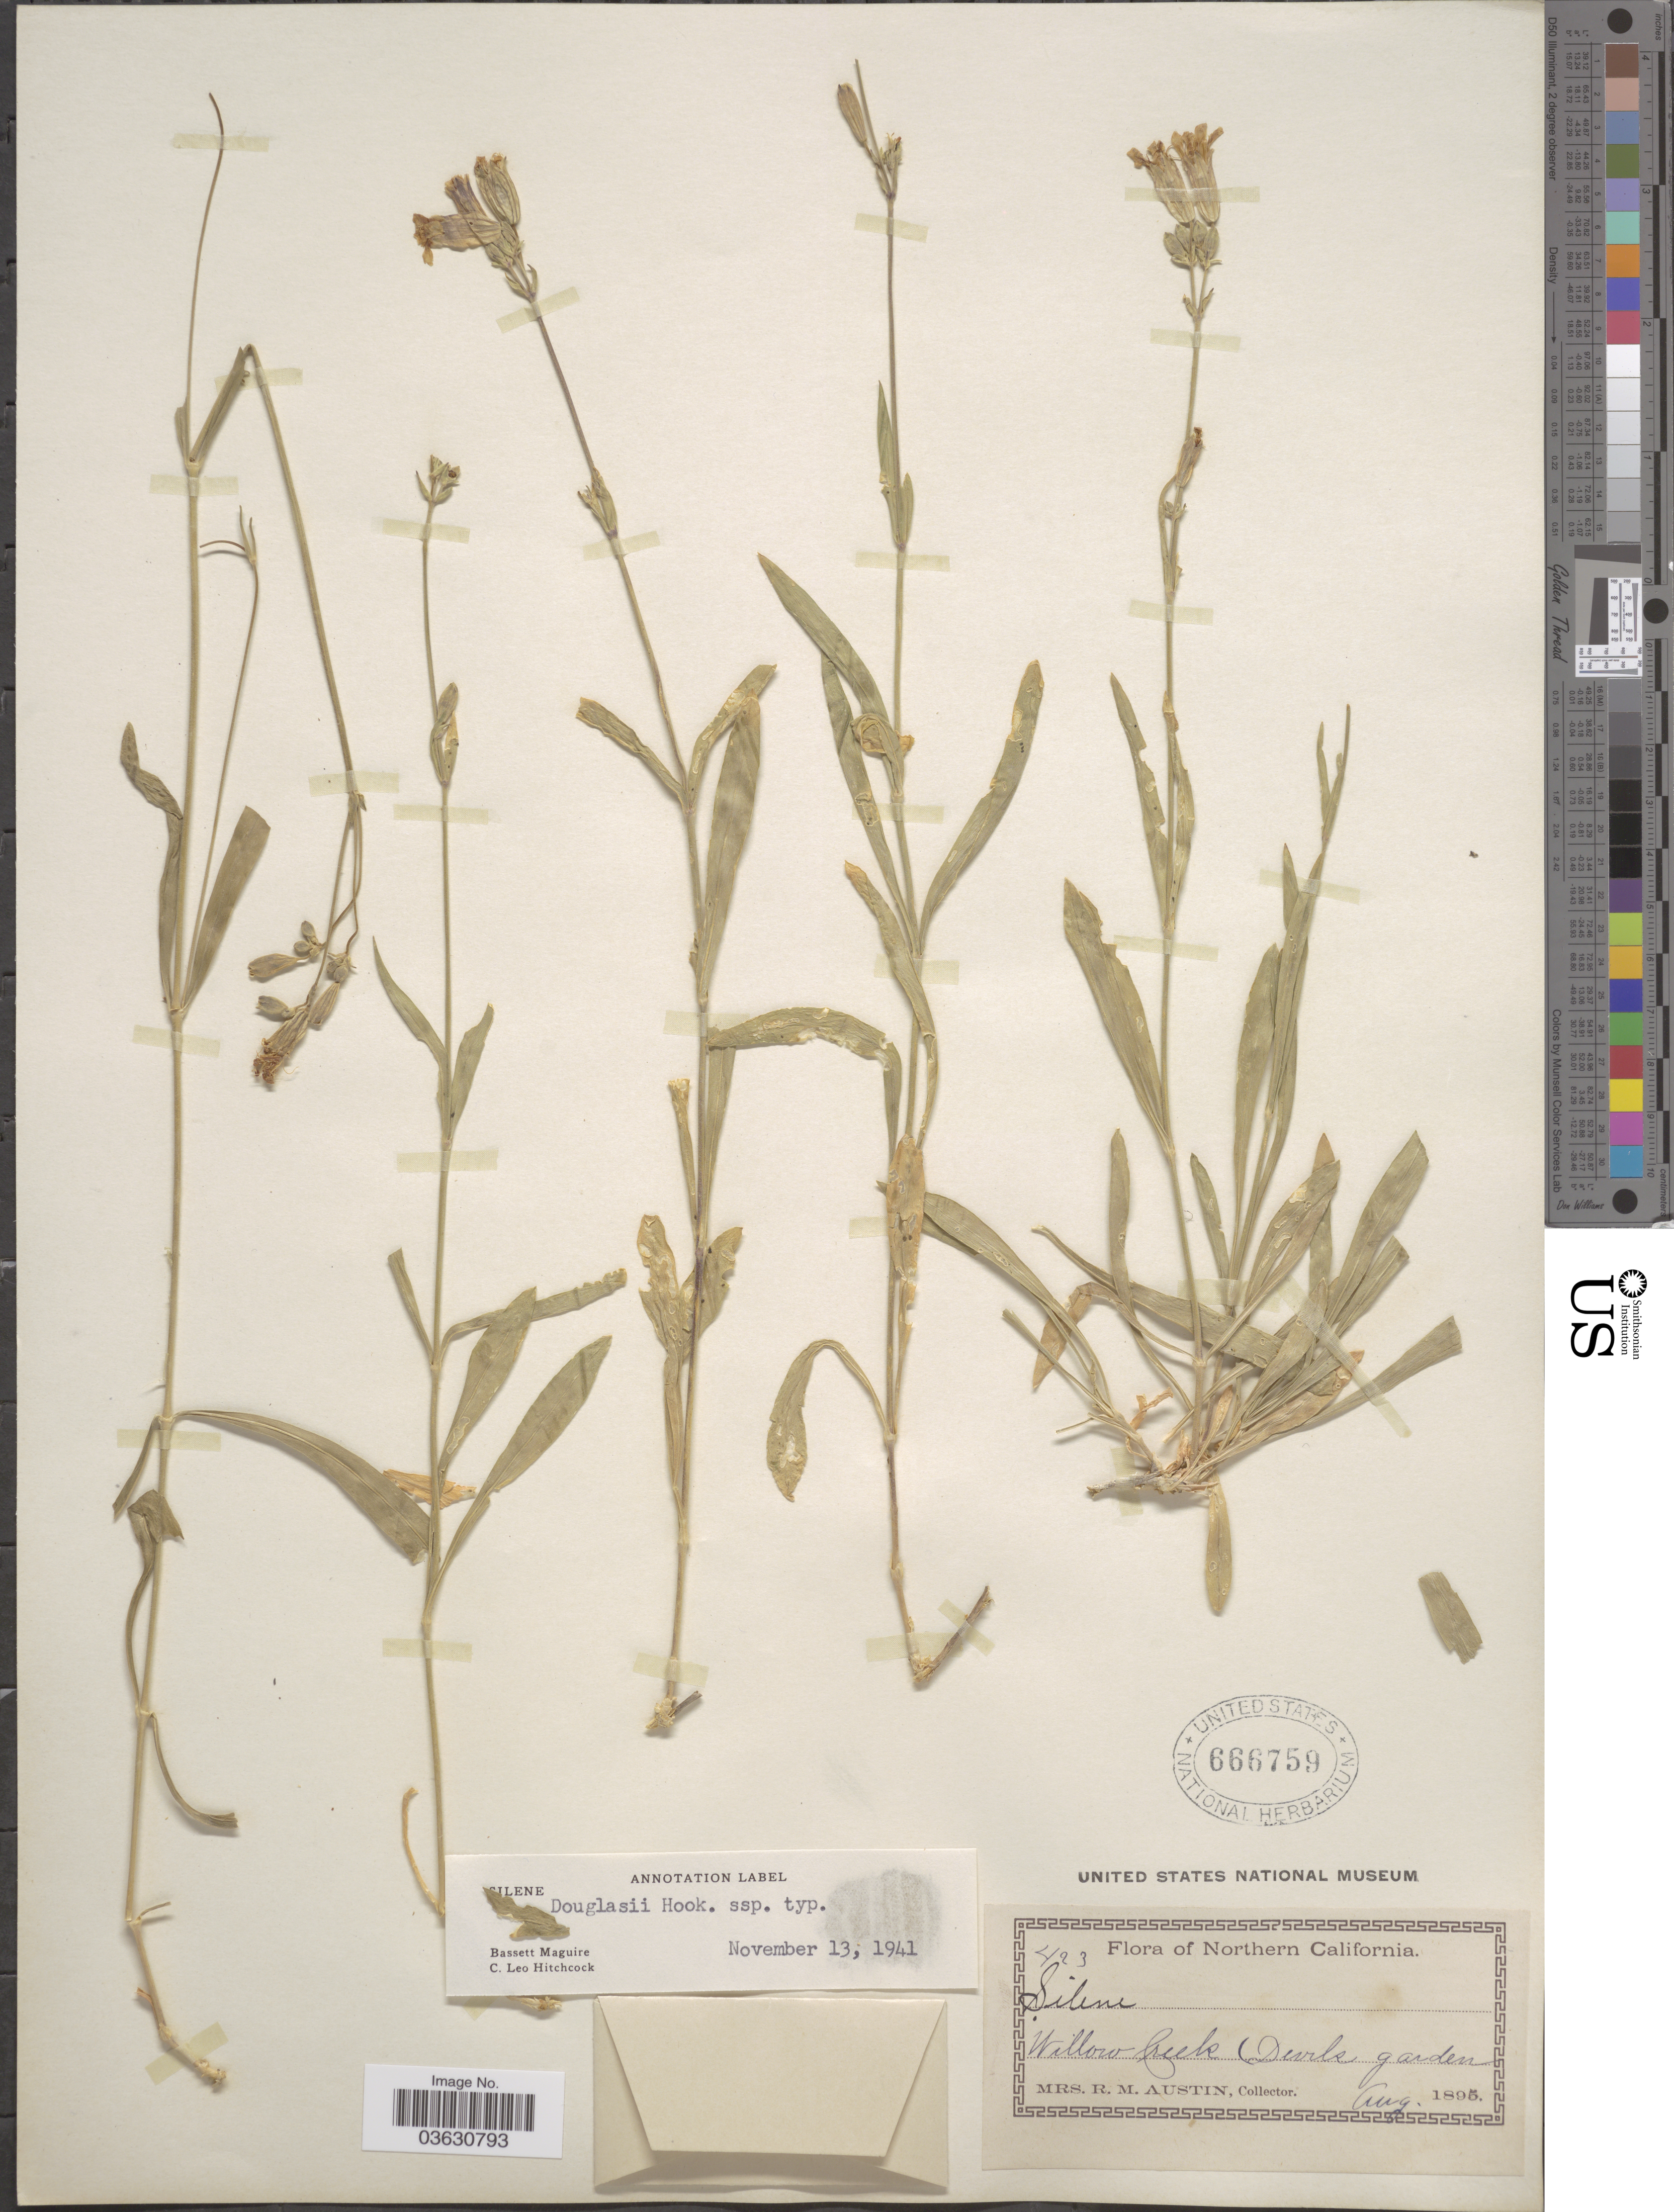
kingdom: Plantae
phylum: Tracheophyta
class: Magnoliopsida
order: Caryophyllales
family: Caryophyllaceae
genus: Silene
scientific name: Silene douglasii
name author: Hook.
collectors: R. Austin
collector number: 423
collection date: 1895-08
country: United States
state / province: California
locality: Northern California. Willow Creek (Devils garden).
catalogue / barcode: US 666759